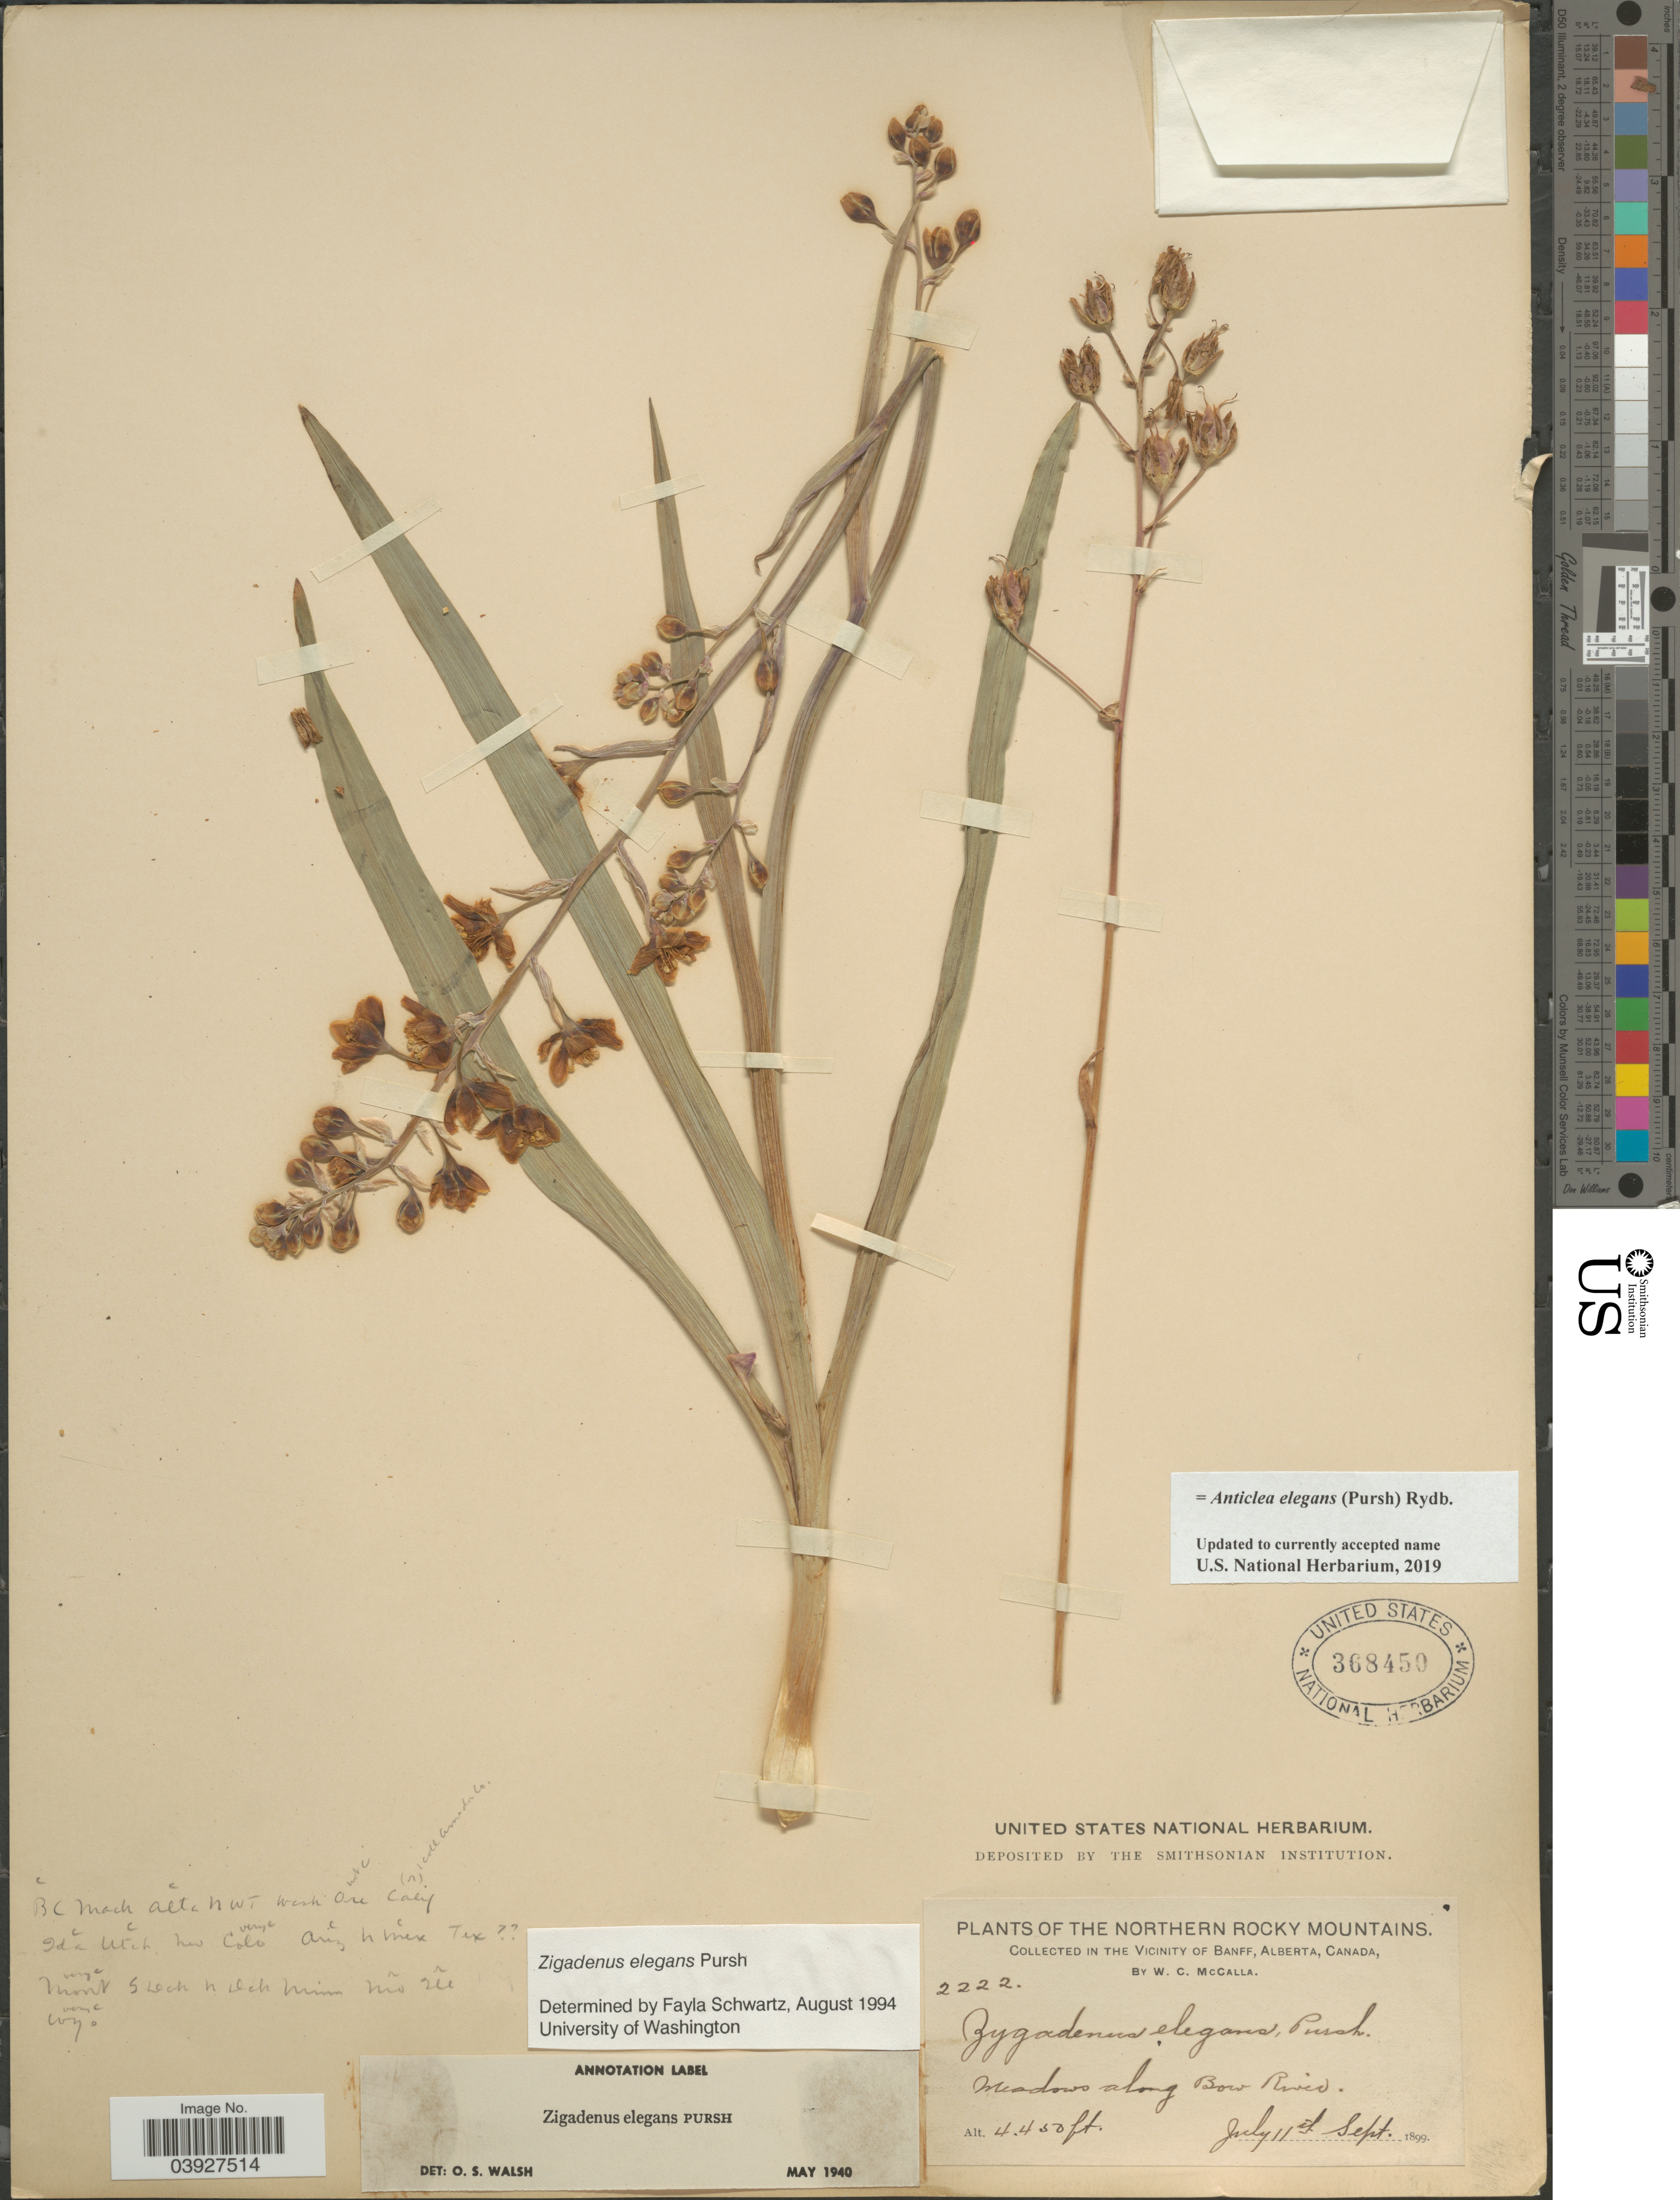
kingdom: Plantae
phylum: Tracheophyta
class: Liliopsida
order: Liliales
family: Melanthiaceae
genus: Anticlea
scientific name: Anticlea elegans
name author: (Pursh) Rydb.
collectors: W. McCalla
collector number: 2222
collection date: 1899-07-11/1899-09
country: Canada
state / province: Alberta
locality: Northern Rocky Mountains. In the Vicinity of Banff. Meadows along Bow River.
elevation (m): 1356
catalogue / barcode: US 368450